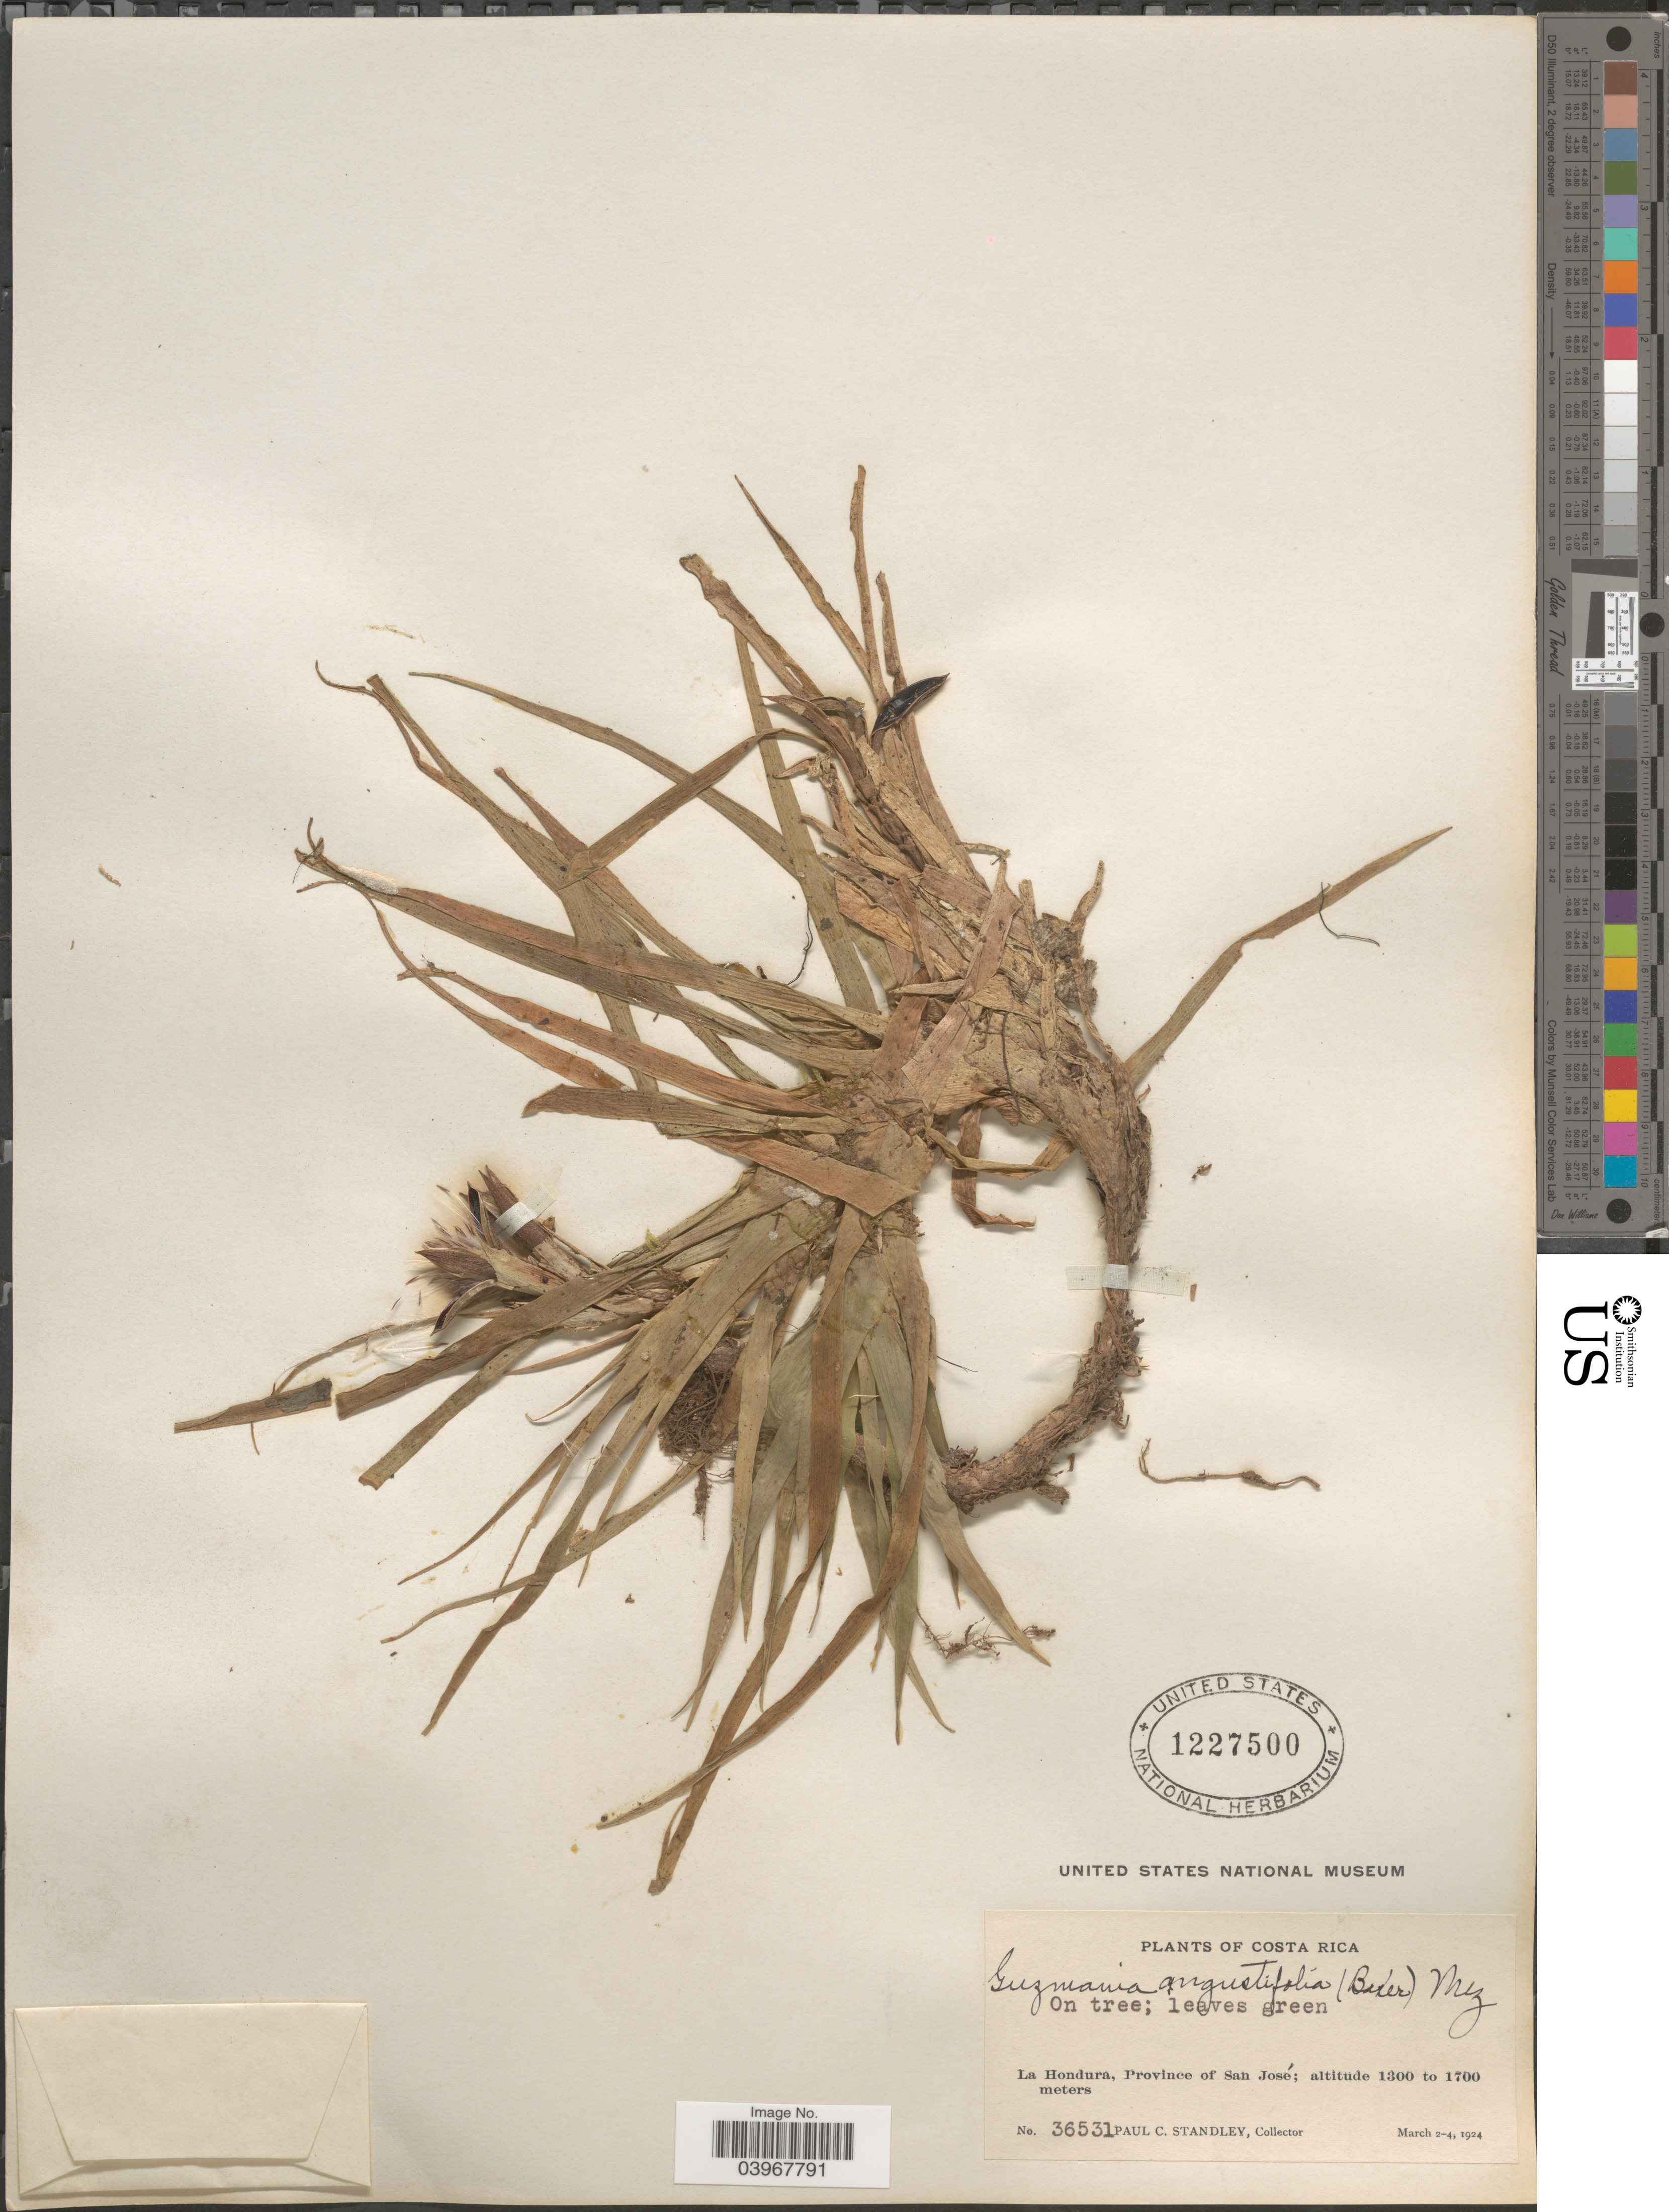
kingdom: Plantae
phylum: Tracheophyta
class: Liliopsida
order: Poales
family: Bromeliaceae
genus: Guzmania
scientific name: Guzmania angustifolia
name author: (Baker) Wittm.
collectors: P. C. Standley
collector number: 36531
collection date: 1924-03-02/1924-03-04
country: Costa Rica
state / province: San José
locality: La Hondura.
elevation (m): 1300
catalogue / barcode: US 1227500